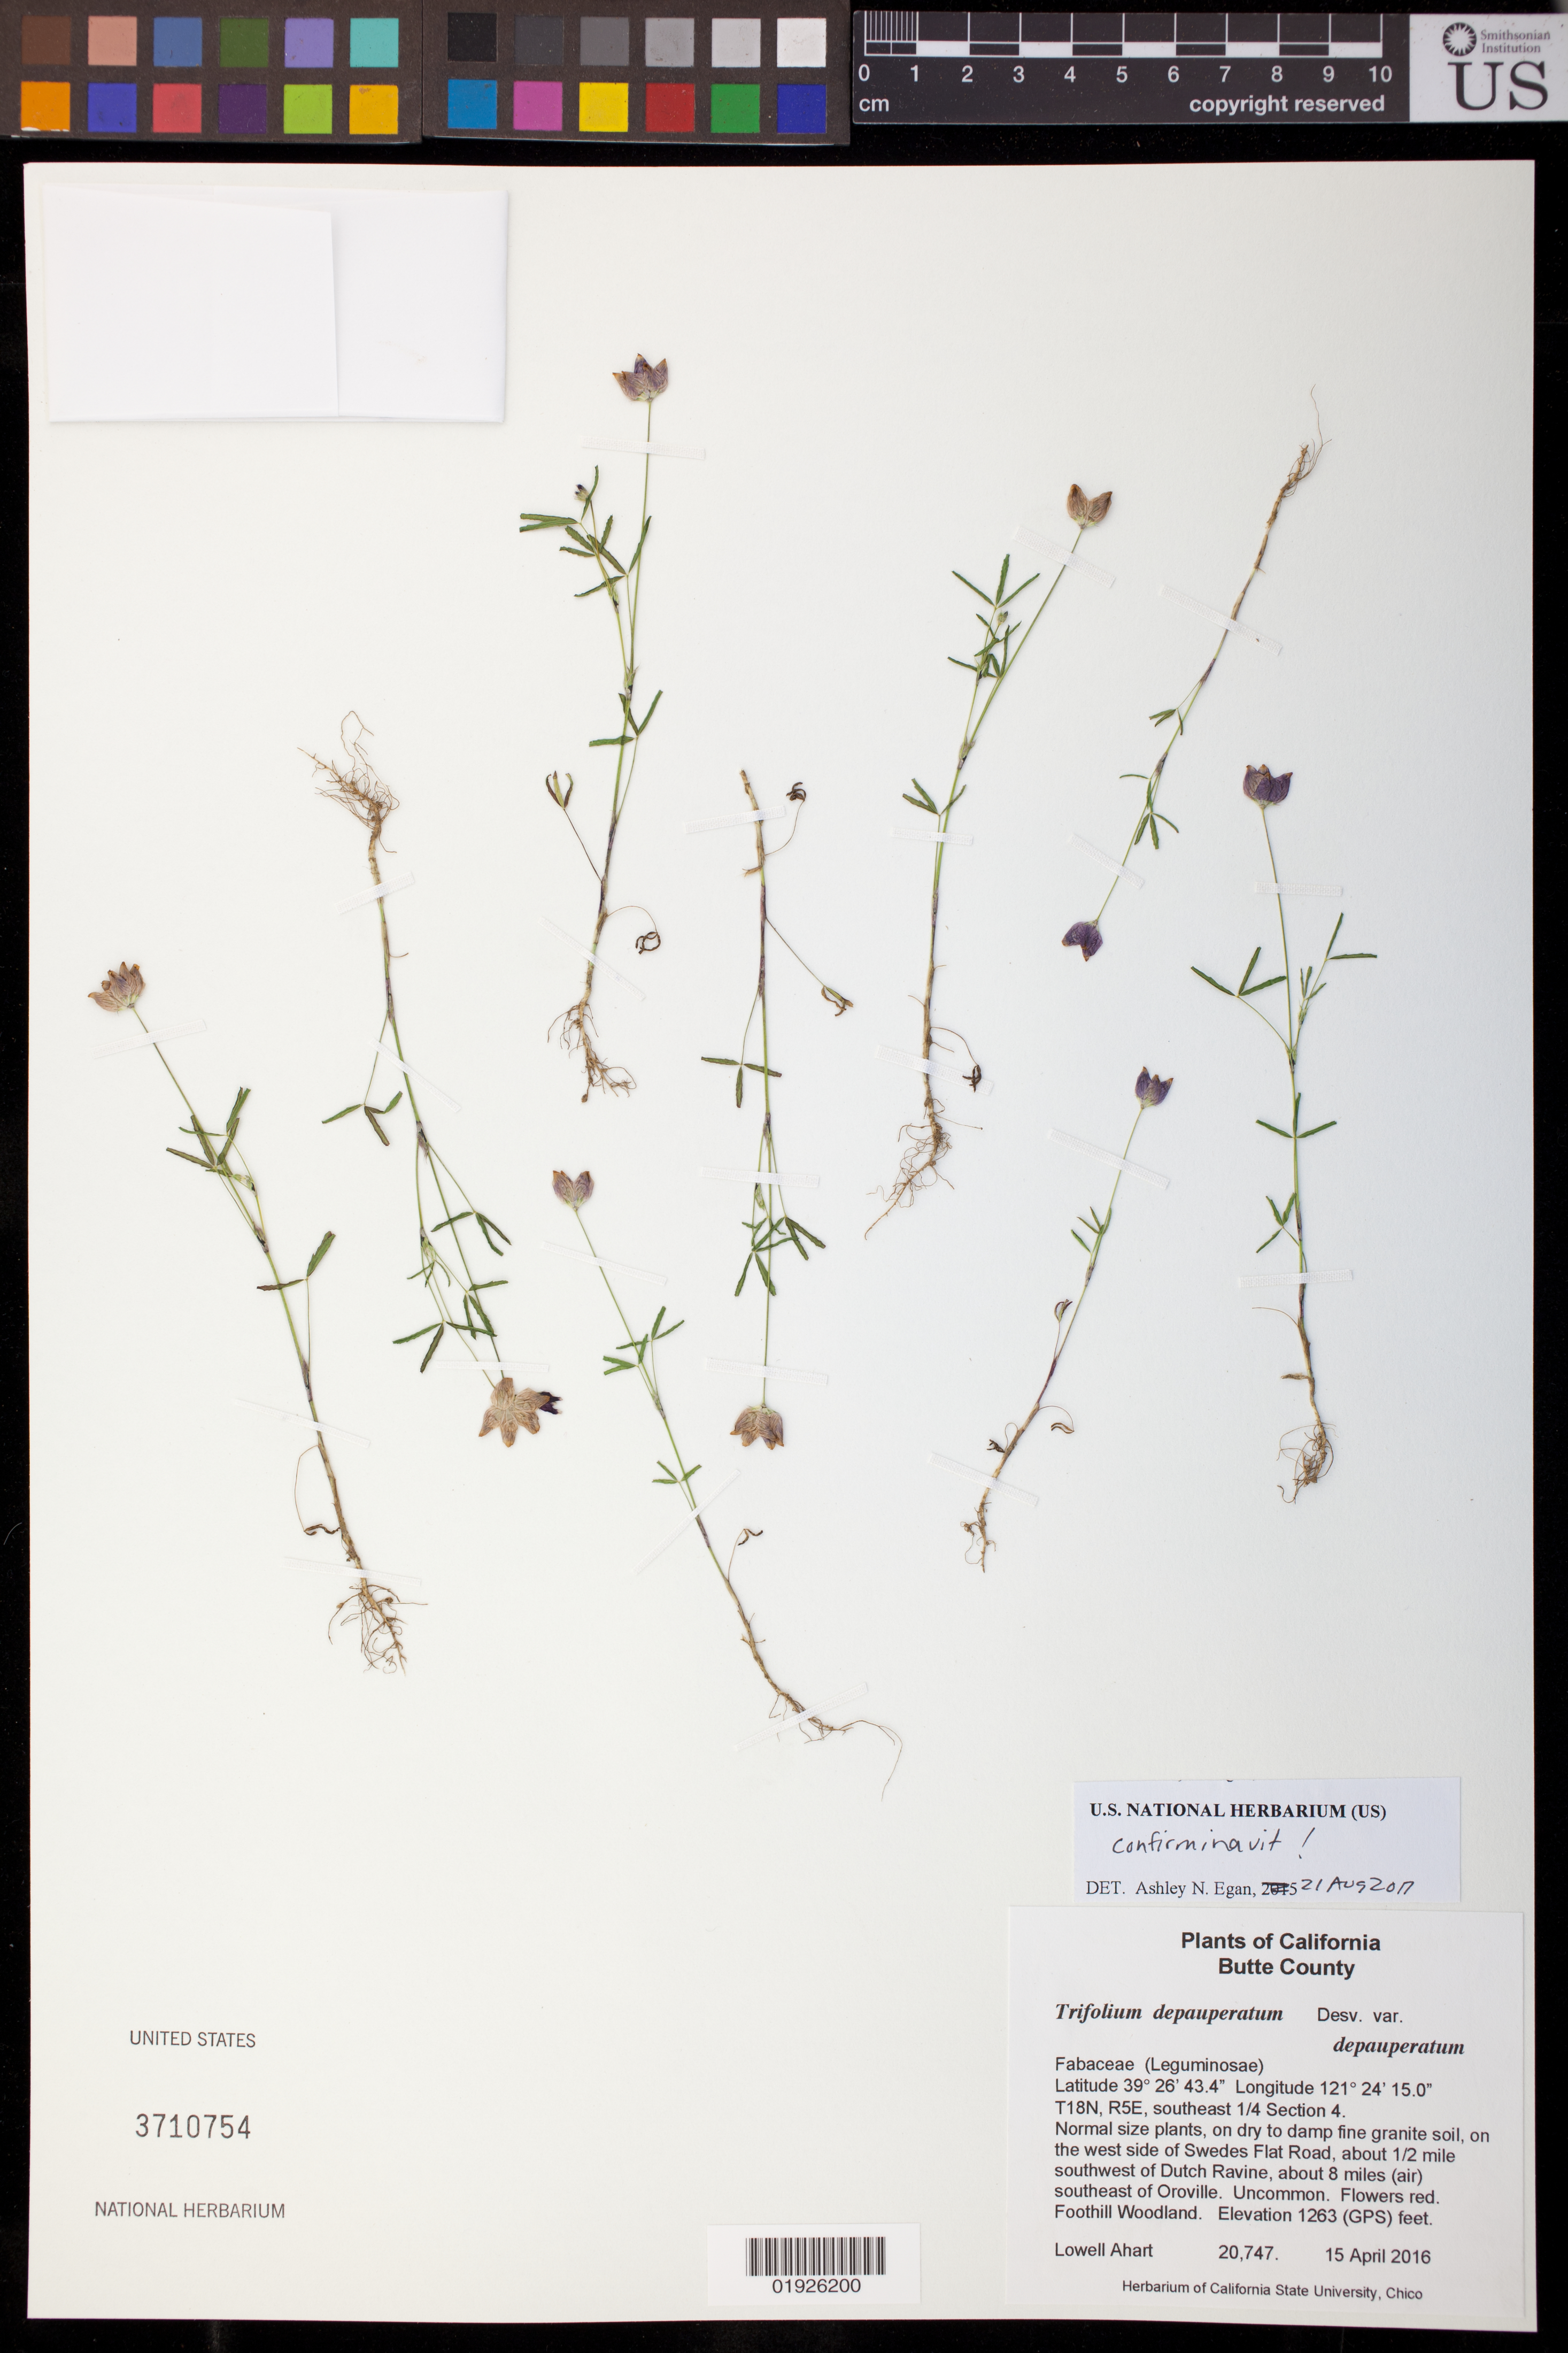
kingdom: Plantae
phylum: Tracheophyta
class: Magnoliopsida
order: Fabales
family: Fabaceae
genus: Trifolium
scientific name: Trifolium depauperatum var. depauperatum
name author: Desv.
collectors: L. Ahart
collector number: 20747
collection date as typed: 15 April 2016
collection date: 2016-04-15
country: United States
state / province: California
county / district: Butte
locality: T18N, R5E, southeast 1/4 section 4, on the west side of Swedes Flat Road, about 1/2 mile southwest of Dutch Ravine, about 8 miles (air) southeast of Oroville.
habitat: Foothill Woodland, on dry to damp fire granite soil.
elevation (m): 385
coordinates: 39 26 43.4, 121 24 15.0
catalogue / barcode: US 3710754